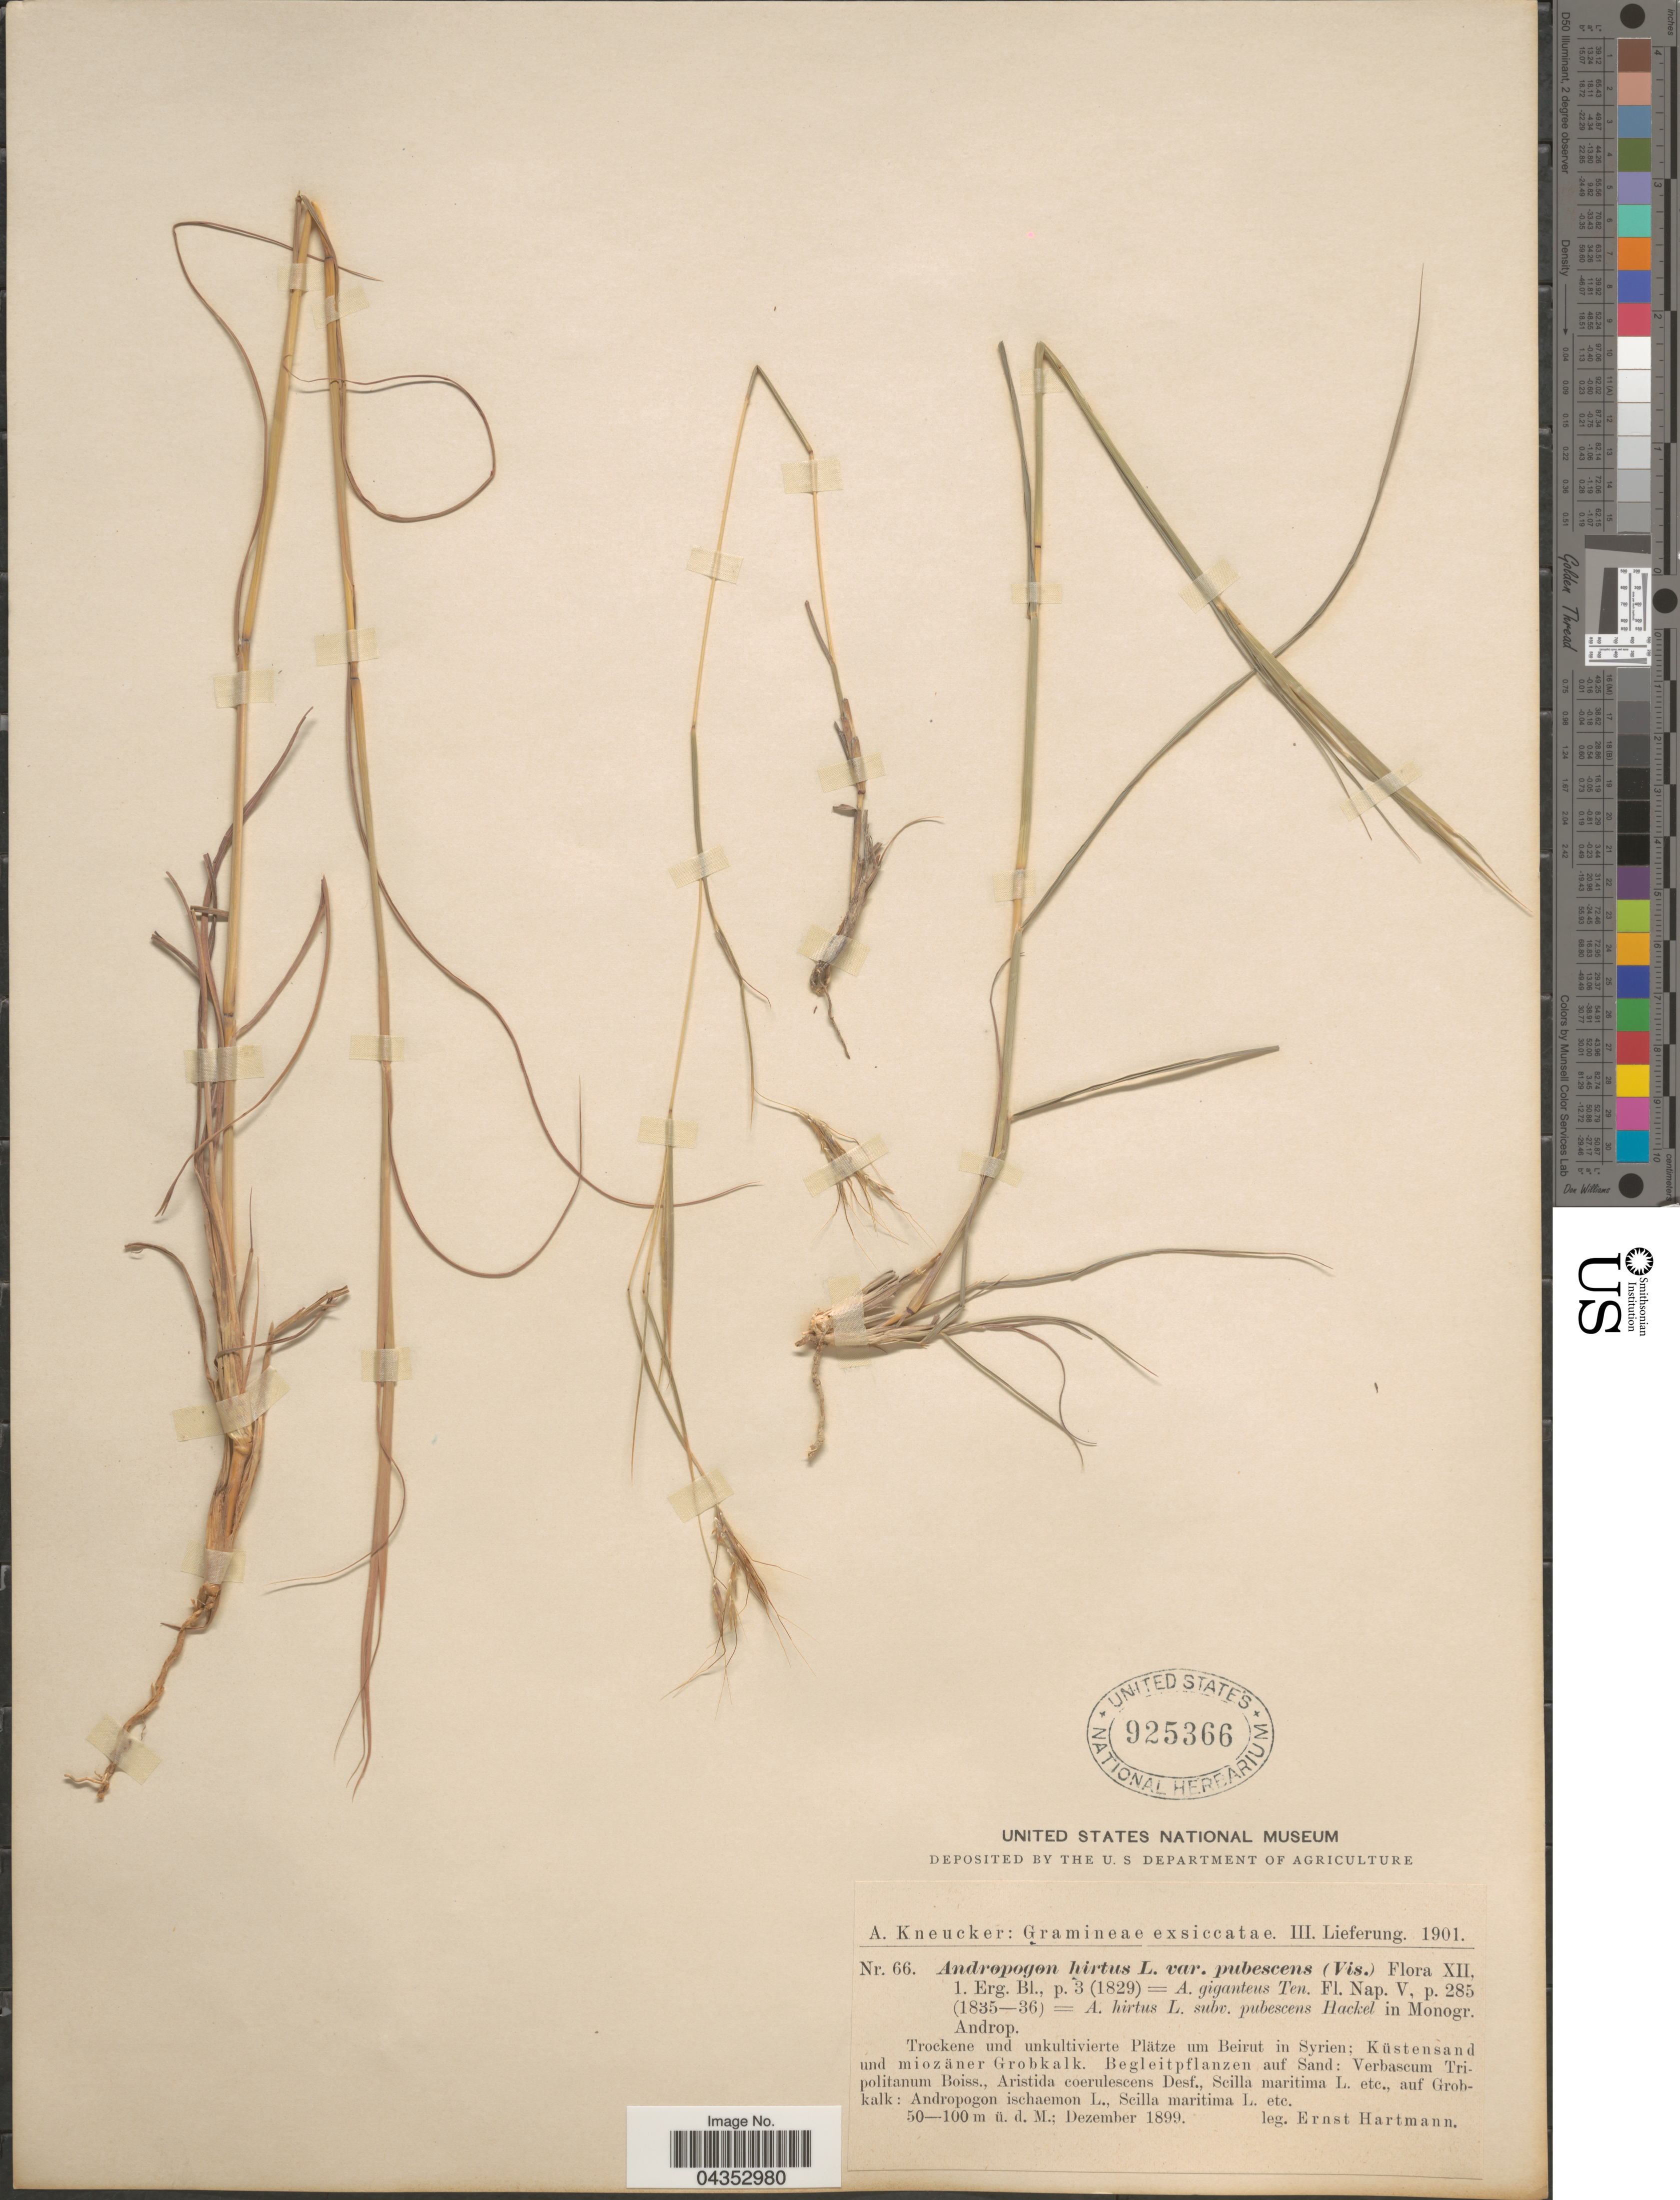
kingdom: Plantae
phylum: Tracheophyta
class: Liliopsida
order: Poales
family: Poaceae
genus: Hyparrhenia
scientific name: Hyparrhenia hirta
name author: (L.) Stapf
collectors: E. Hartmann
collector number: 66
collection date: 1899-12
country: Lebanon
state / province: Beyrouth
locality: Trockene und unkultivierte Plätze um Beirut in Syrien.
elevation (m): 50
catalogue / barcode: US 925366